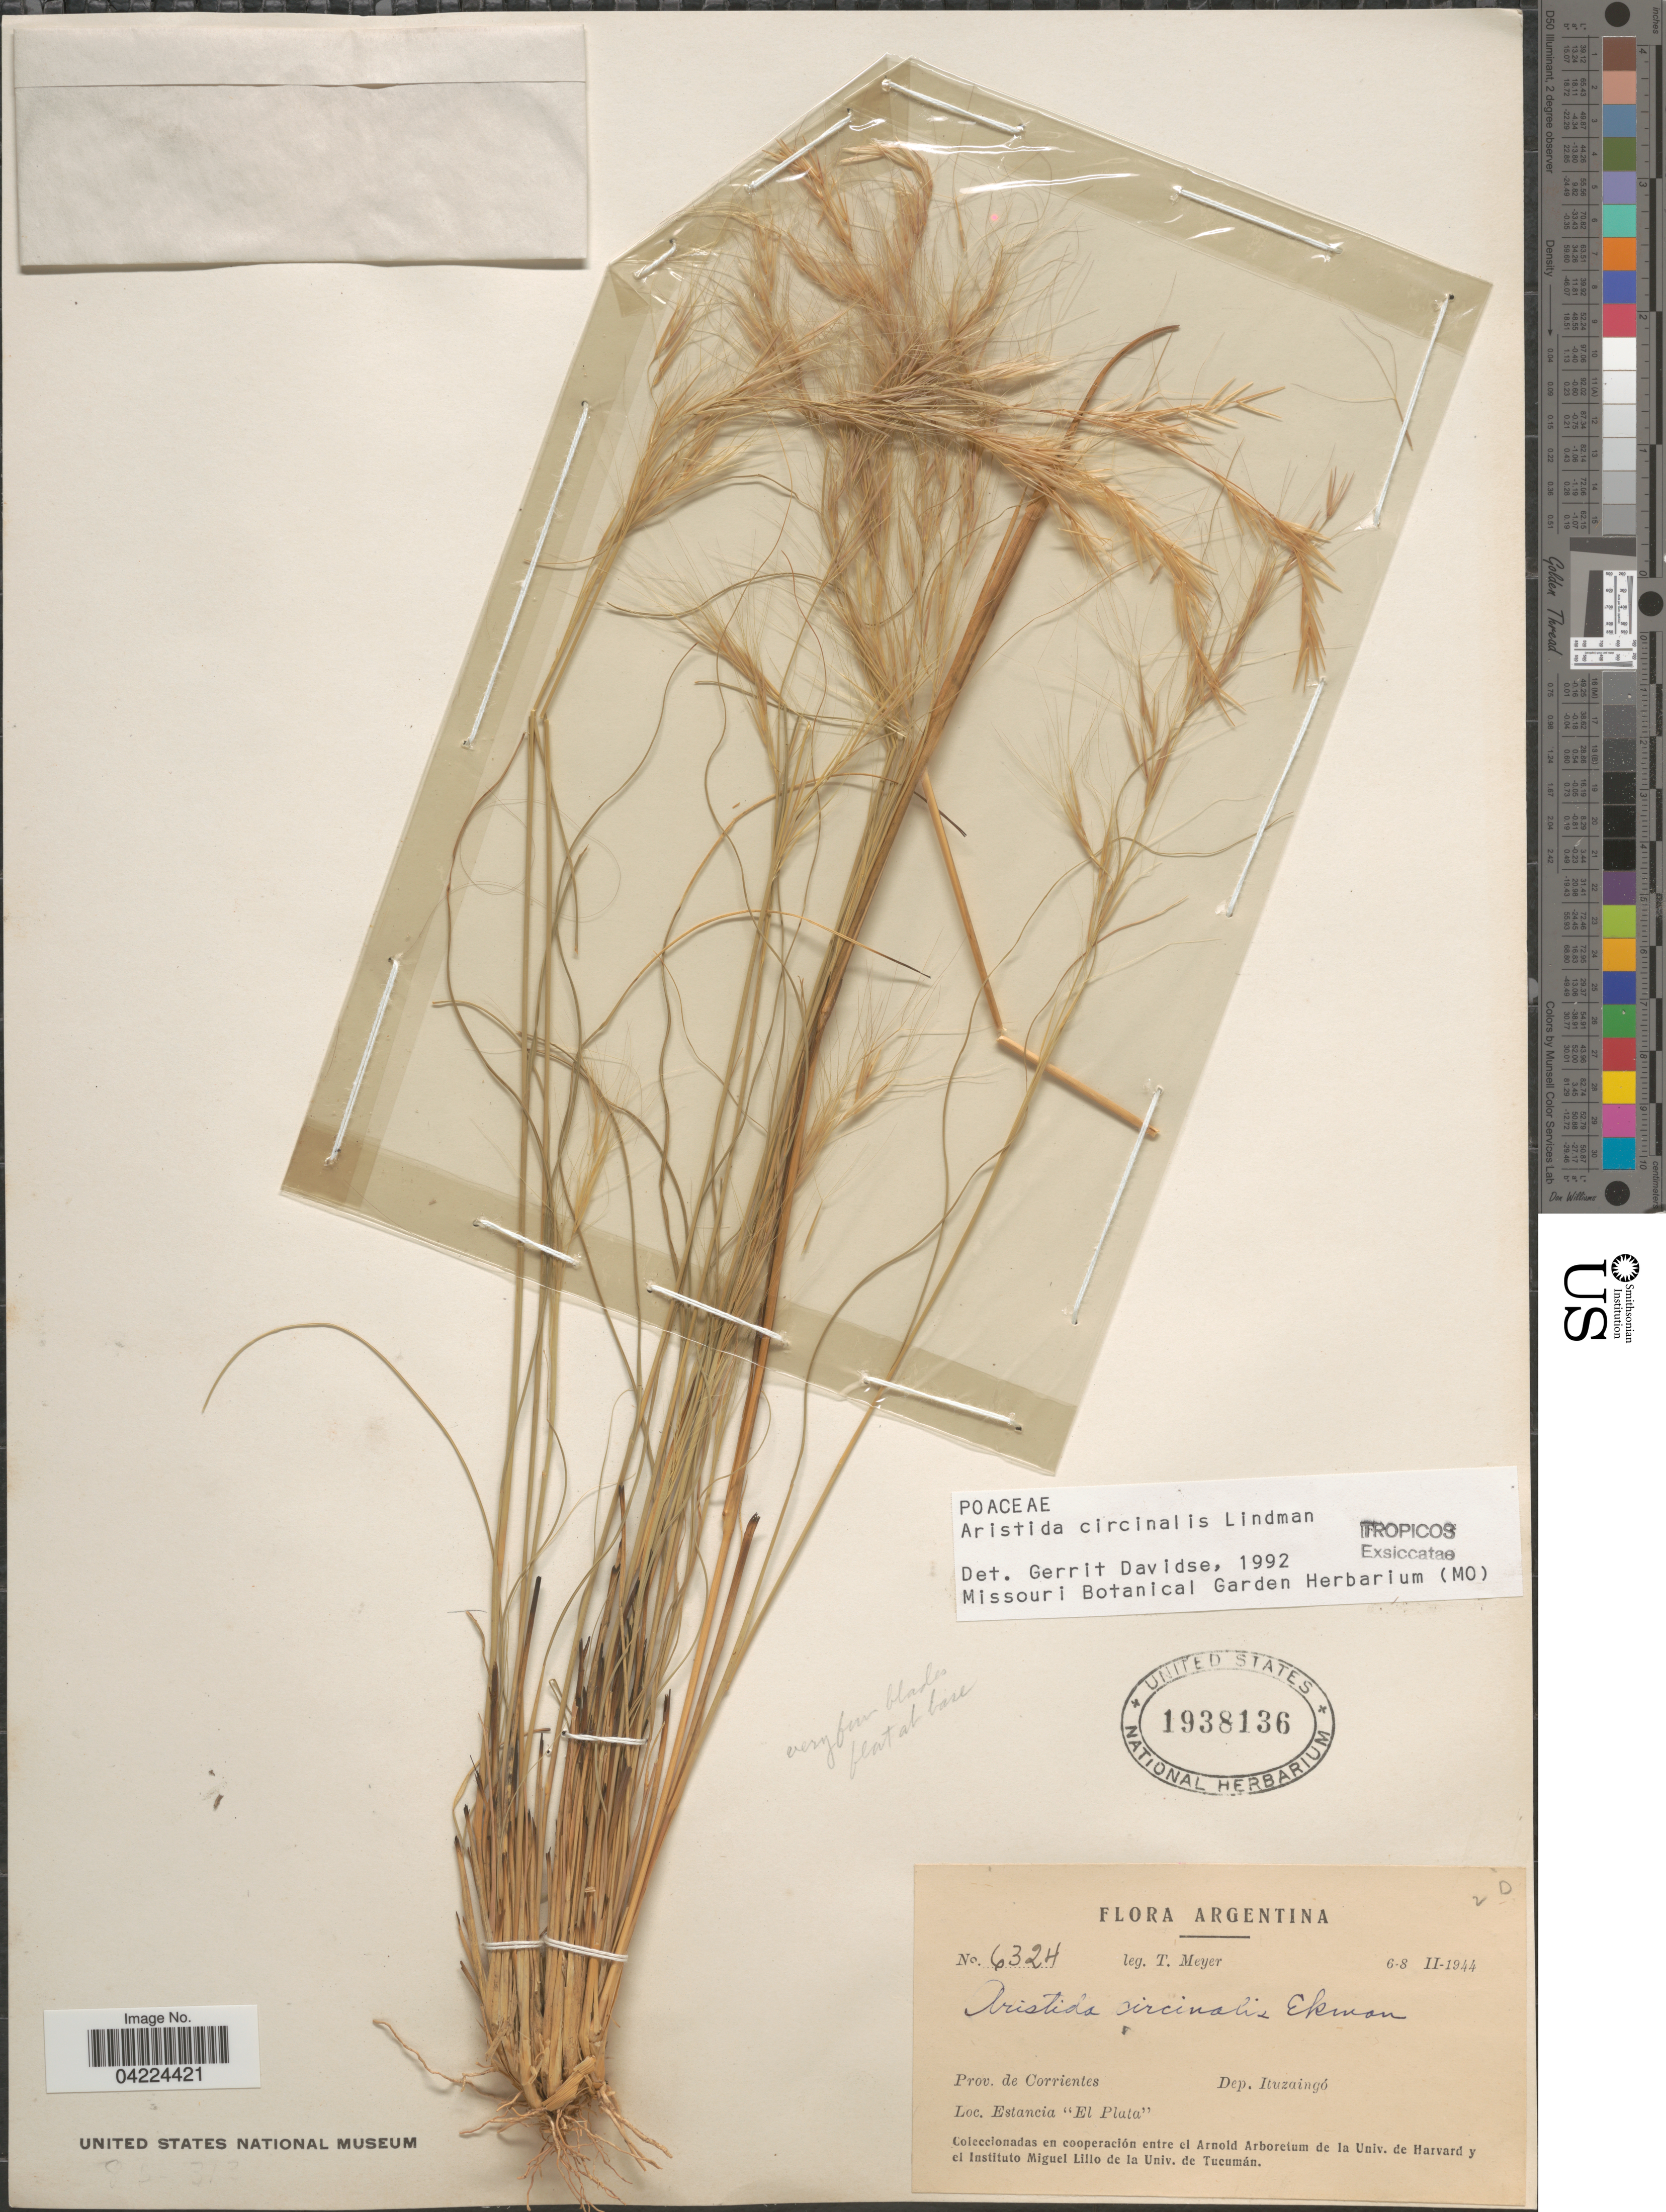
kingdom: Plantae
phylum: Tracheophyta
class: Liliopsida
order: Poales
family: Poaceae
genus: Aristida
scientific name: Aristida circinalis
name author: Lindm.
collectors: T. Meyer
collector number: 6324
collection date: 1944-02-06/1944-02-08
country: Argentina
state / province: Corrientes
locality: Dep. Ituzaingó. Estancia "El Plata".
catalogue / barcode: US 1938136